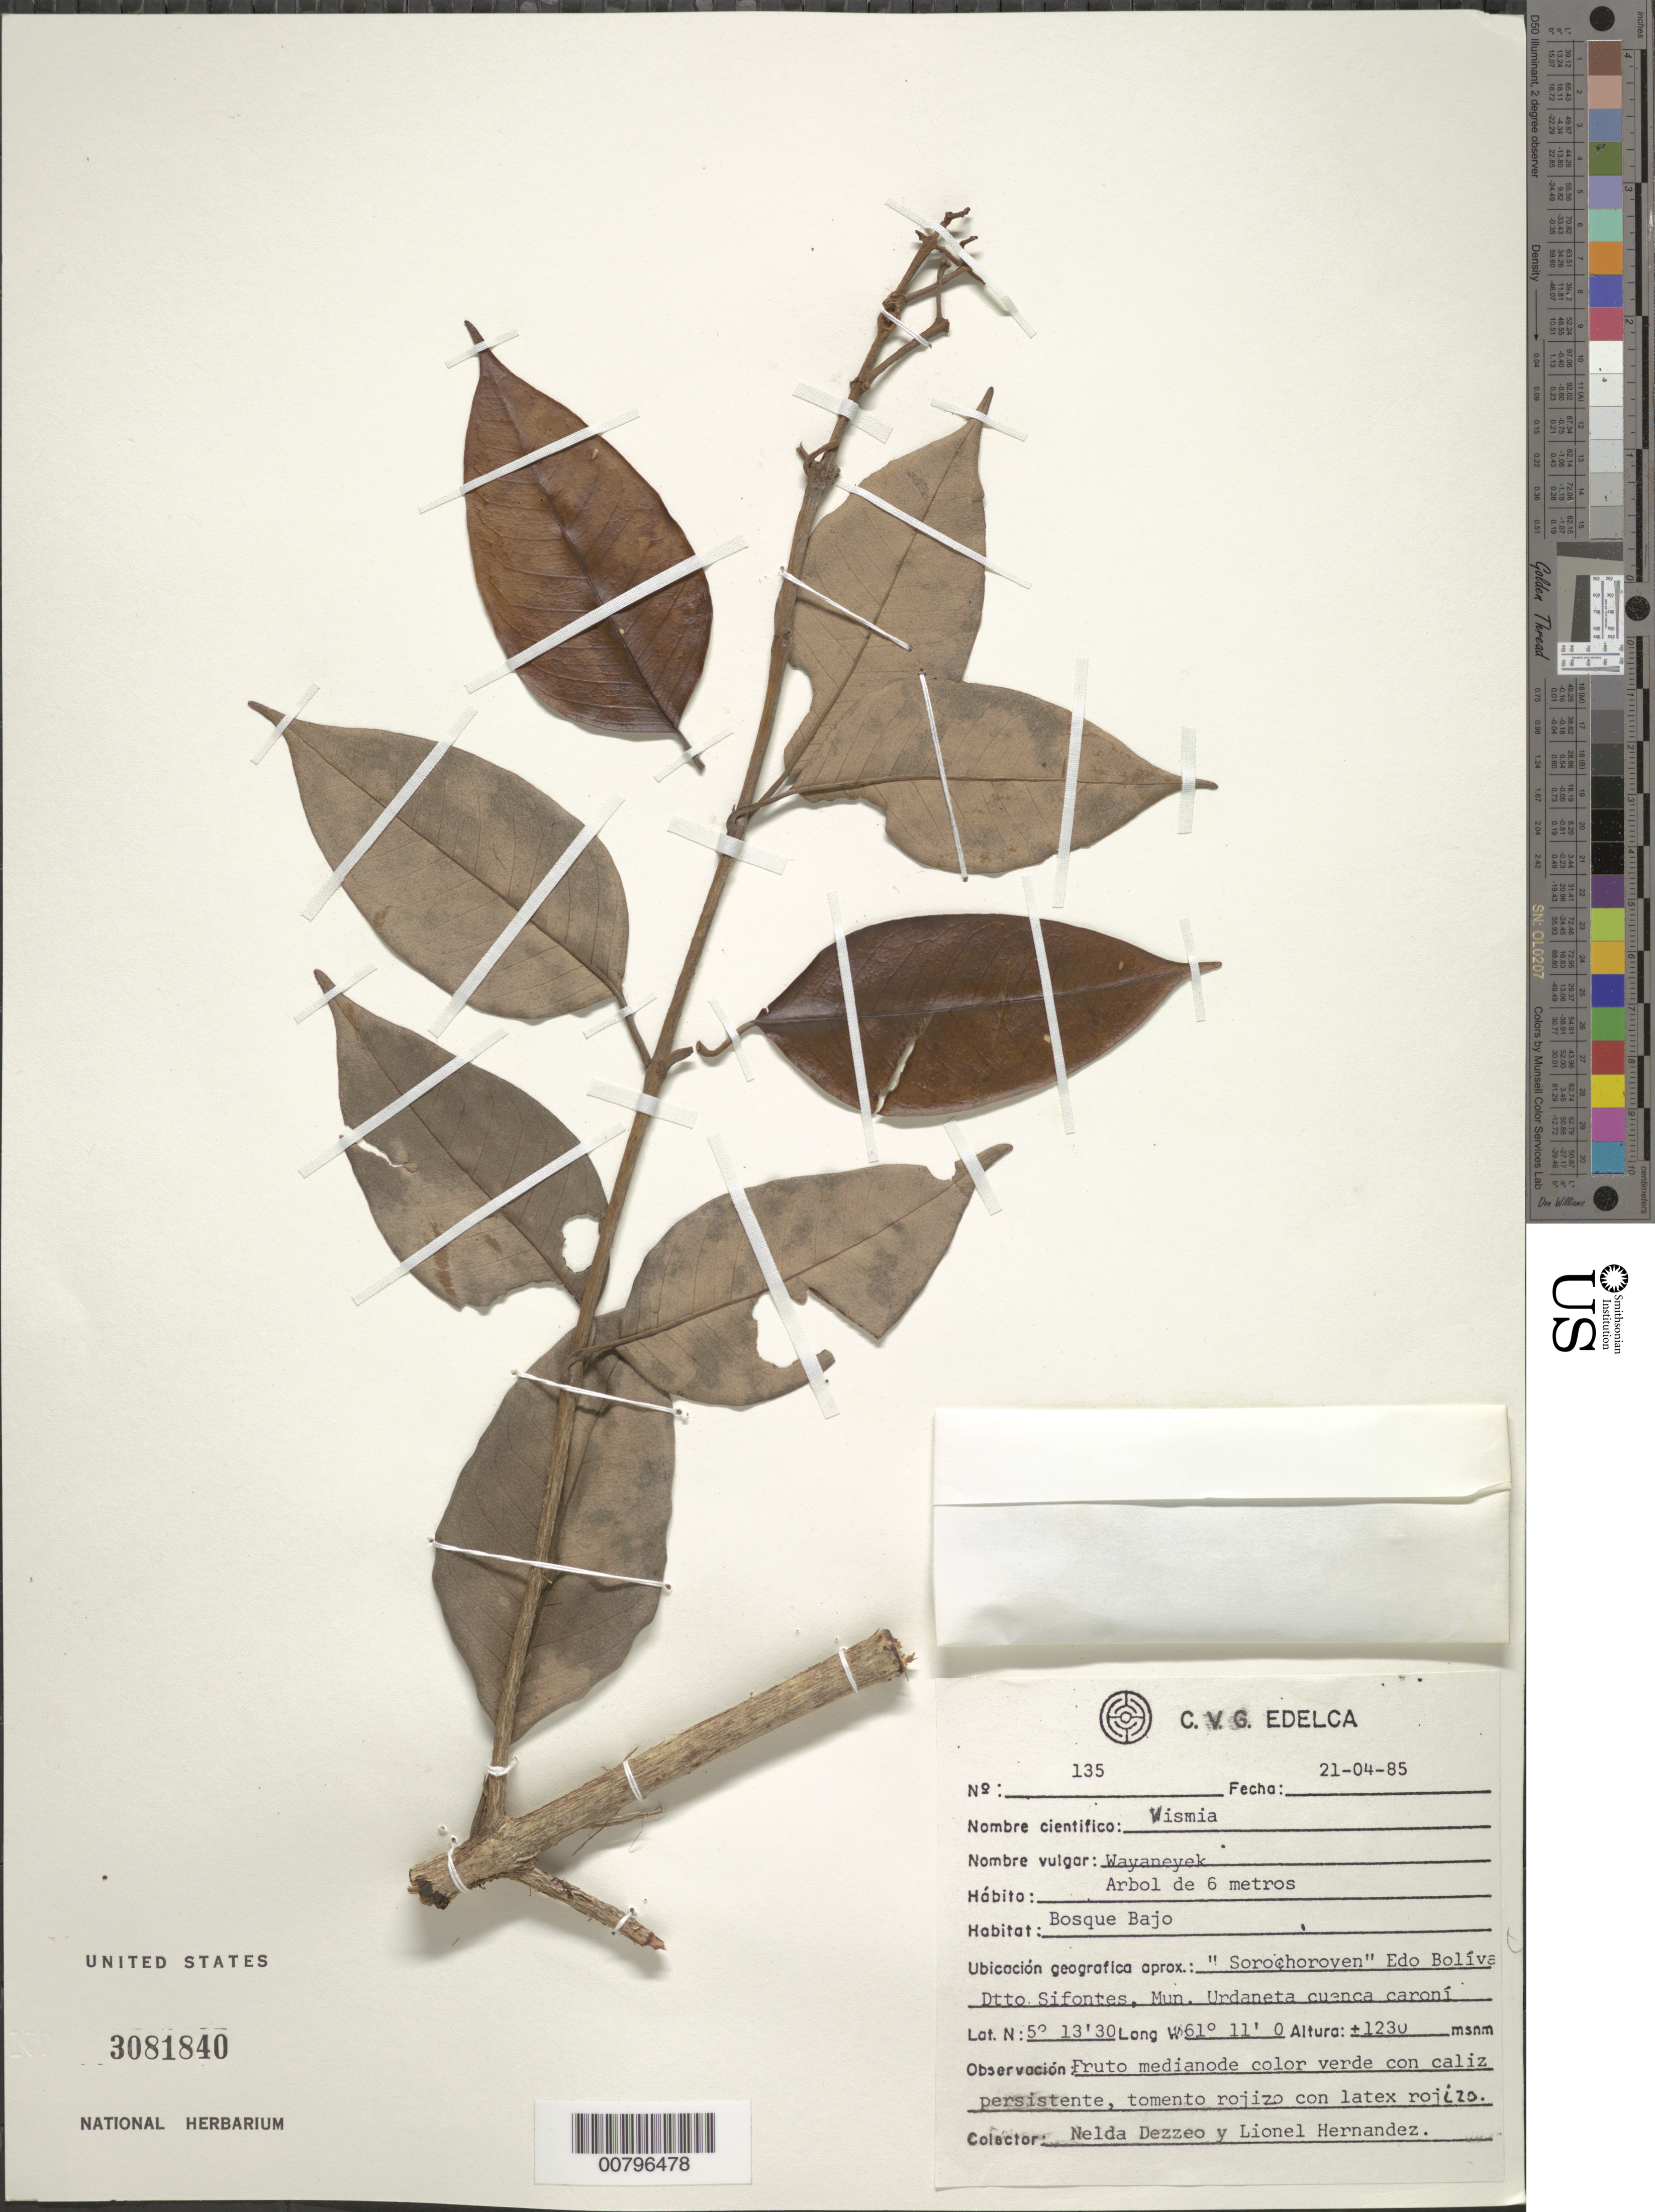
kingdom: Plantae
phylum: Tracheophyta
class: Magnoliopsida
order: Malpighiales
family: Hypericaceae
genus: Vismia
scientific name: Vismia sp.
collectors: L. Hernández & N. Dezzeo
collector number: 135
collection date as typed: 21-Apr-85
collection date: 1985-04-21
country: Venezuela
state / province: Bolívar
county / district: Sifontes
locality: Mun. Urdaneta, Cuenca Caroní, "Sorochoroven"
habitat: Bosque bajo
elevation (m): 1230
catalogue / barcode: US 3081840